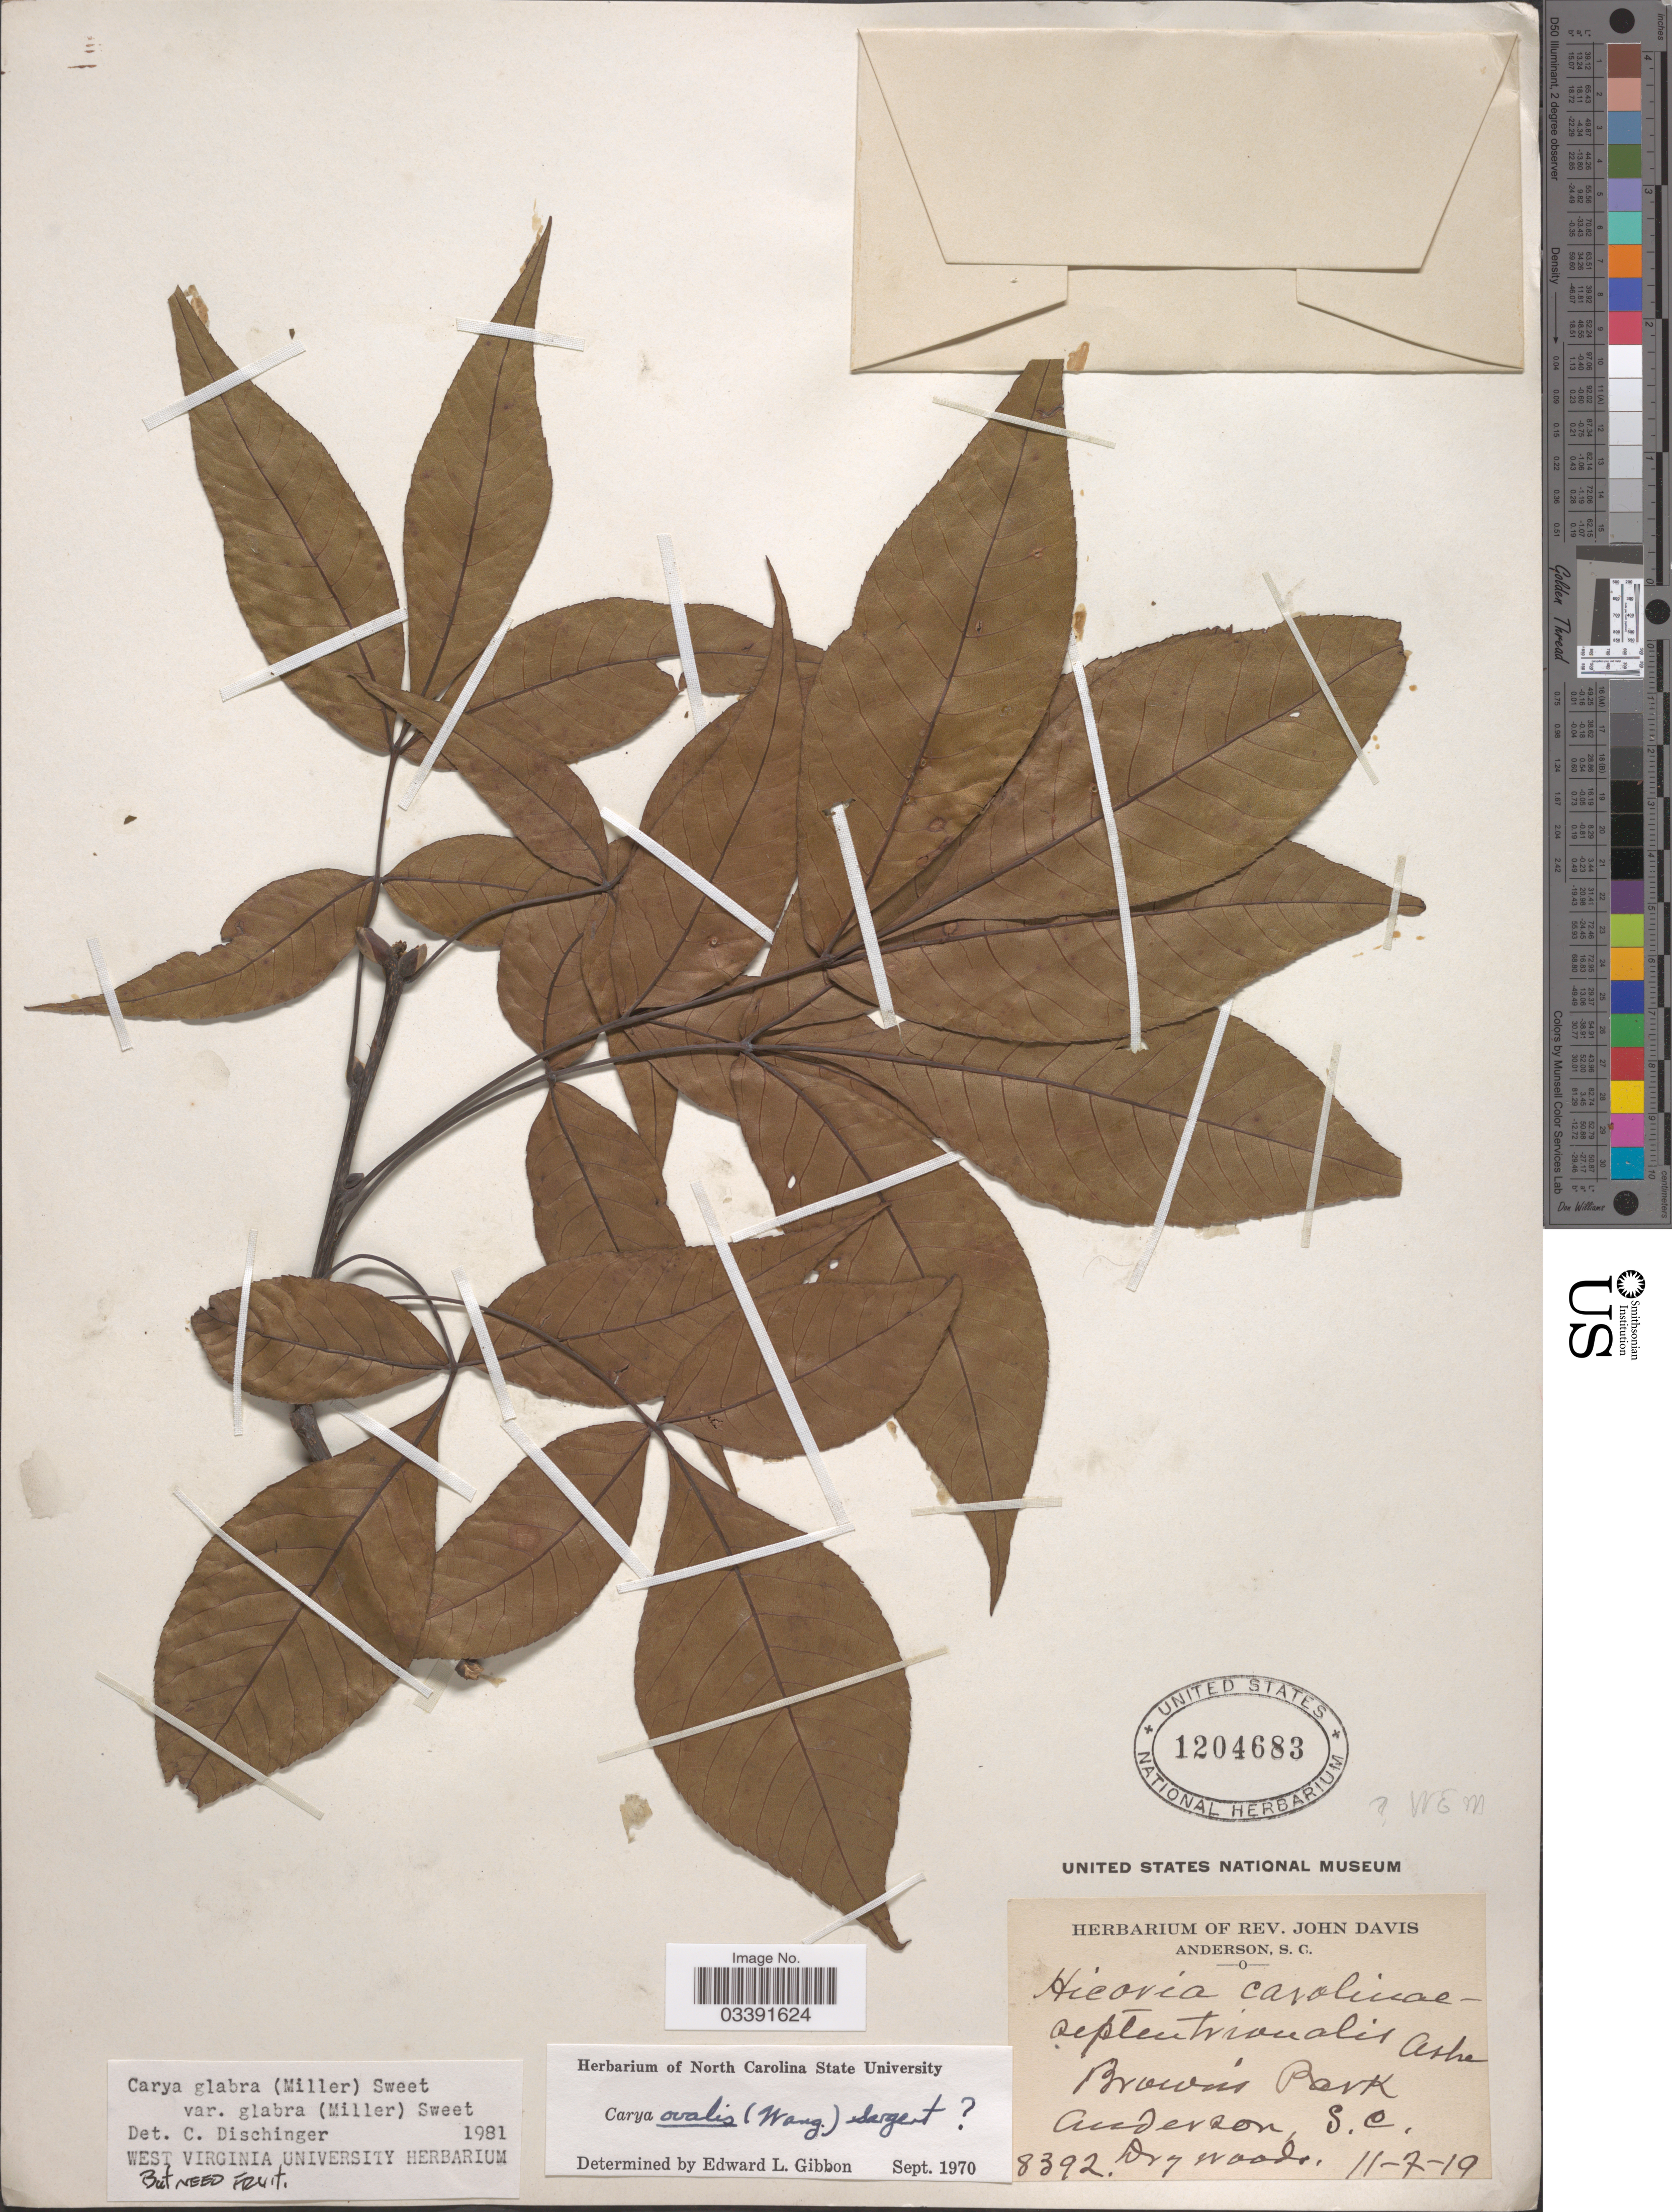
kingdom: Plantae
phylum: Tracheophyta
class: Magnoliopsida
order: Fagales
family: Juglandaceae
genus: Carya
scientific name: Carya glabra var. glabra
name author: (Mill.) Sweet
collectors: ex herb. Rev. John Davis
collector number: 8392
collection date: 1919-07-11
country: United States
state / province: South Carolina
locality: Browns Park Anderson.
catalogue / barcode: US 1204683